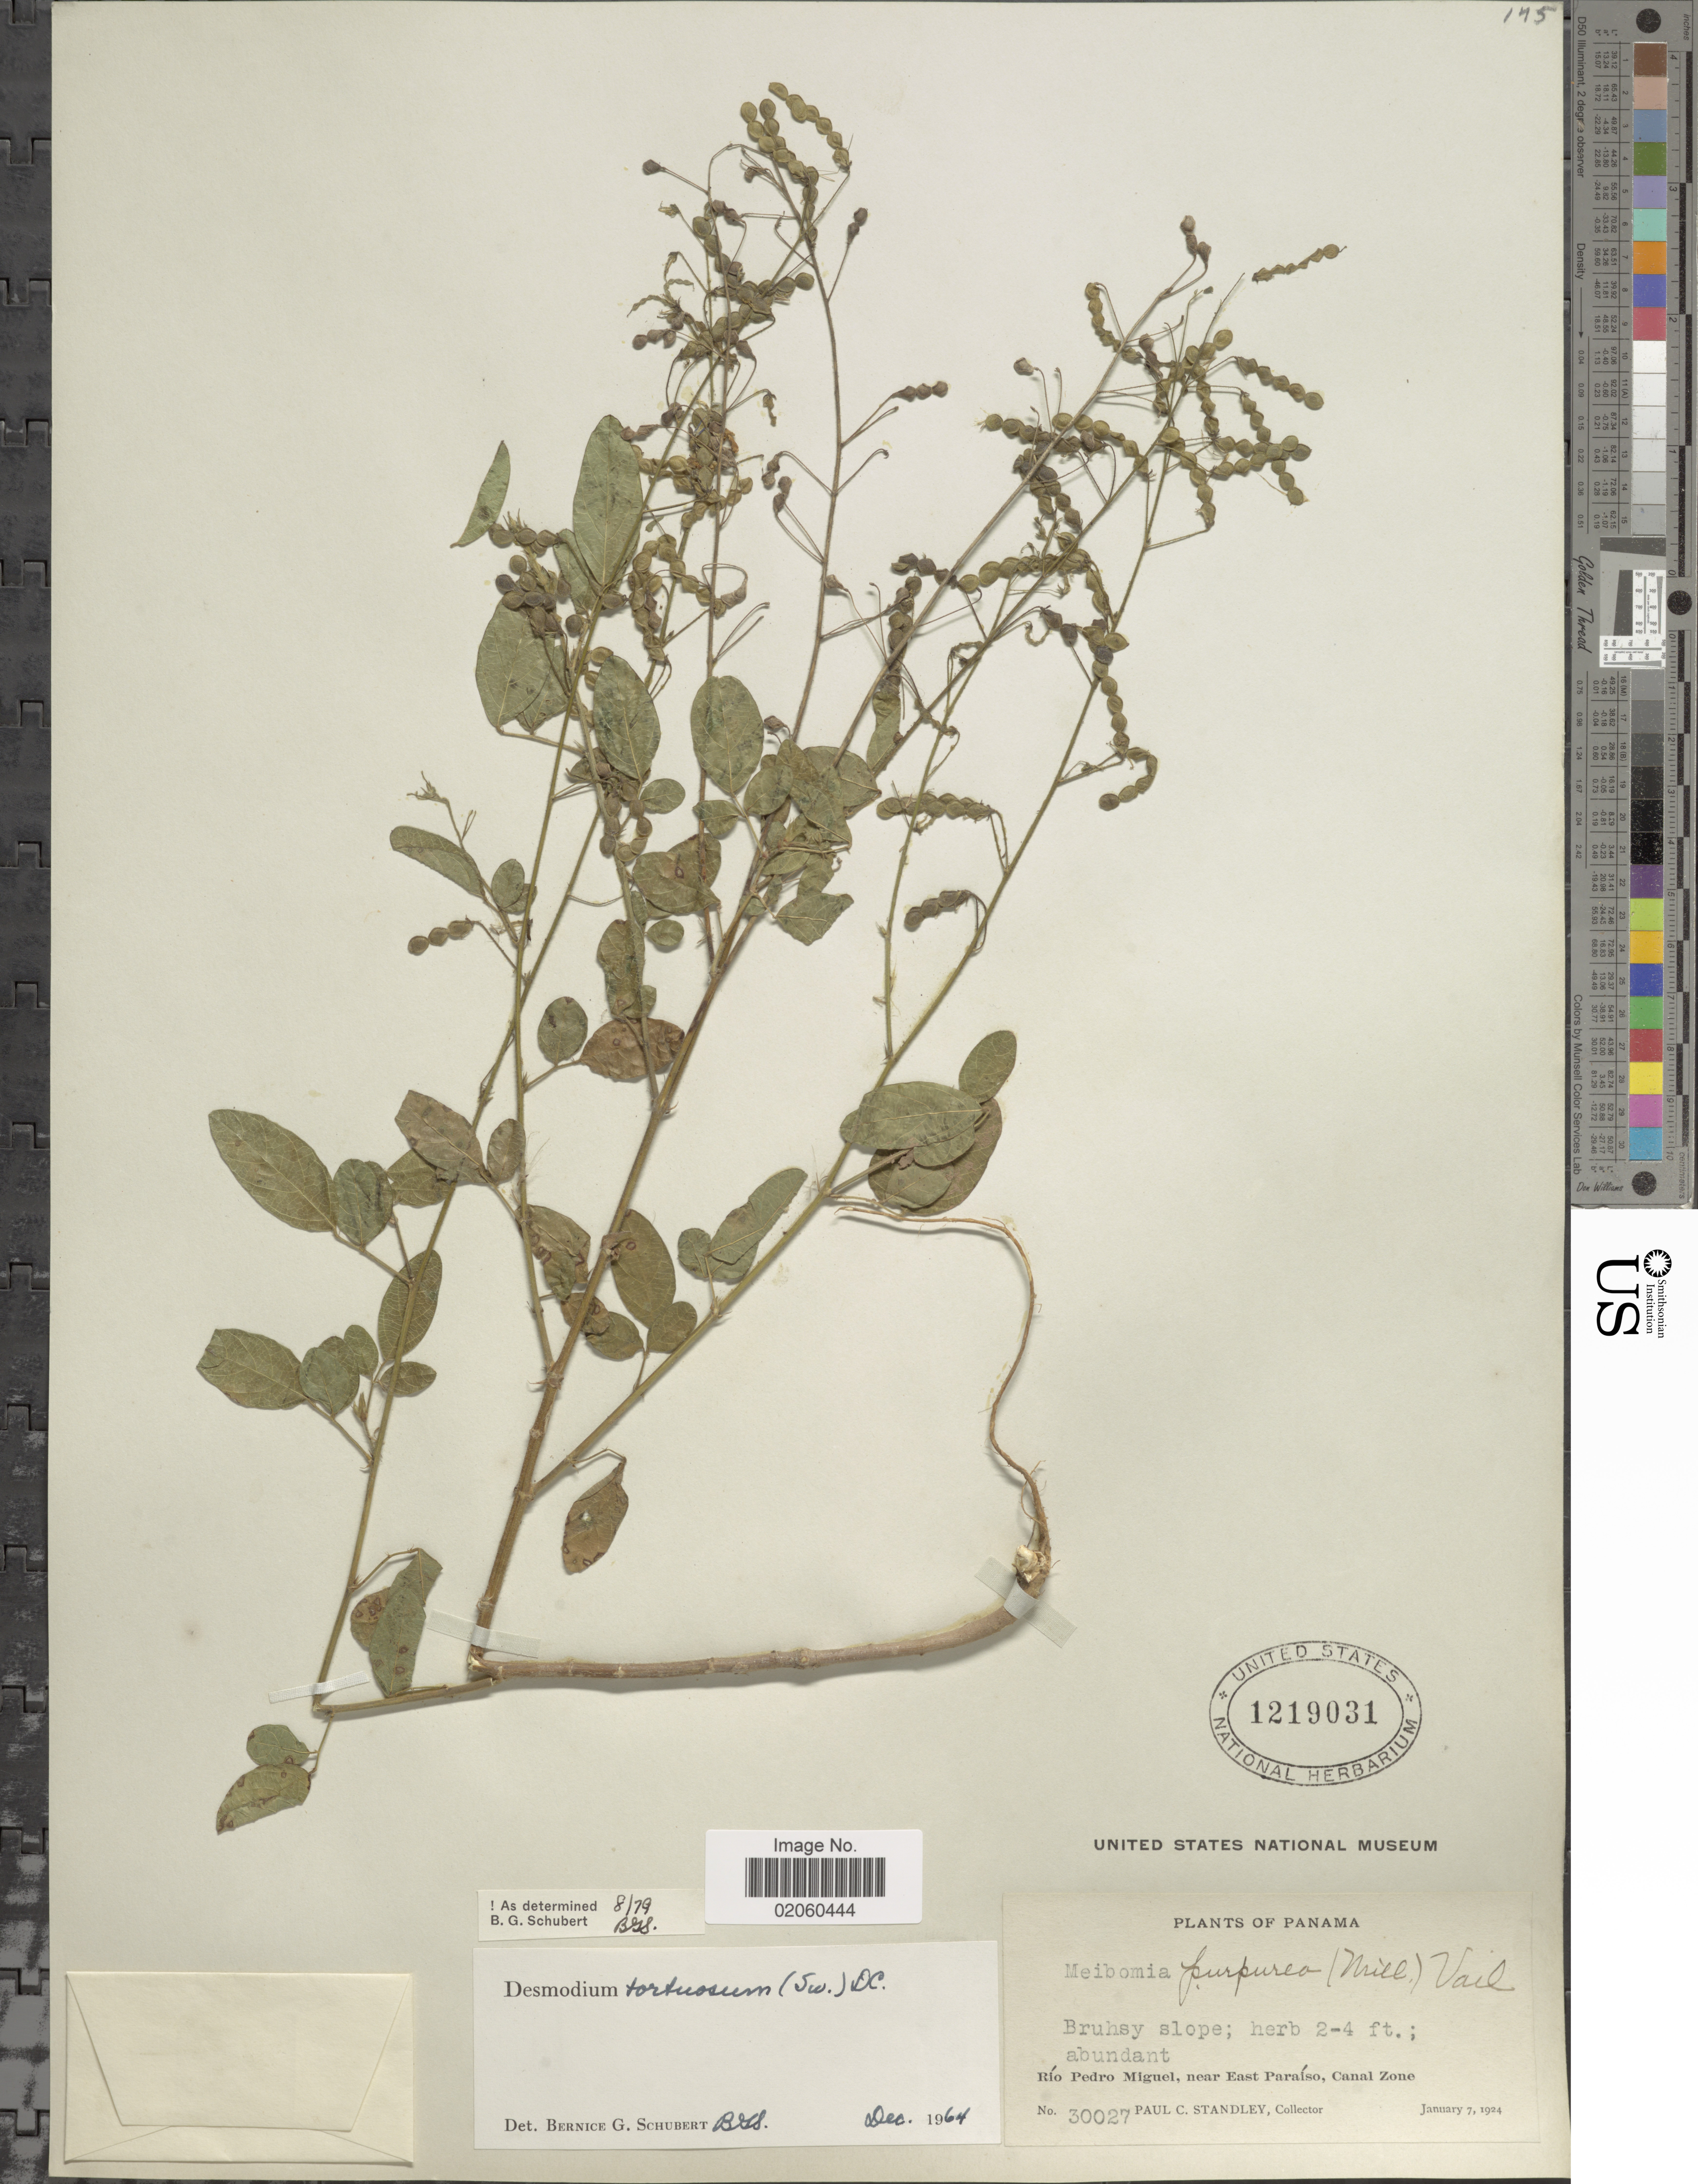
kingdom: Plantae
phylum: Tracheophyta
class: Magnoliopsida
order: Fabales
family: Fabaceae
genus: Desmodium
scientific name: Desmodium tortuosum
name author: (Sw.) DC.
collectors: P. C. Standley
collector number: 30027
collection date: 1924-01-07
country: Panama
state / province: Colón / Panamá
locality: Rio Pedro Miguel, near East Paraiso, Canal Zone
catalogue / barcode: US 1219031